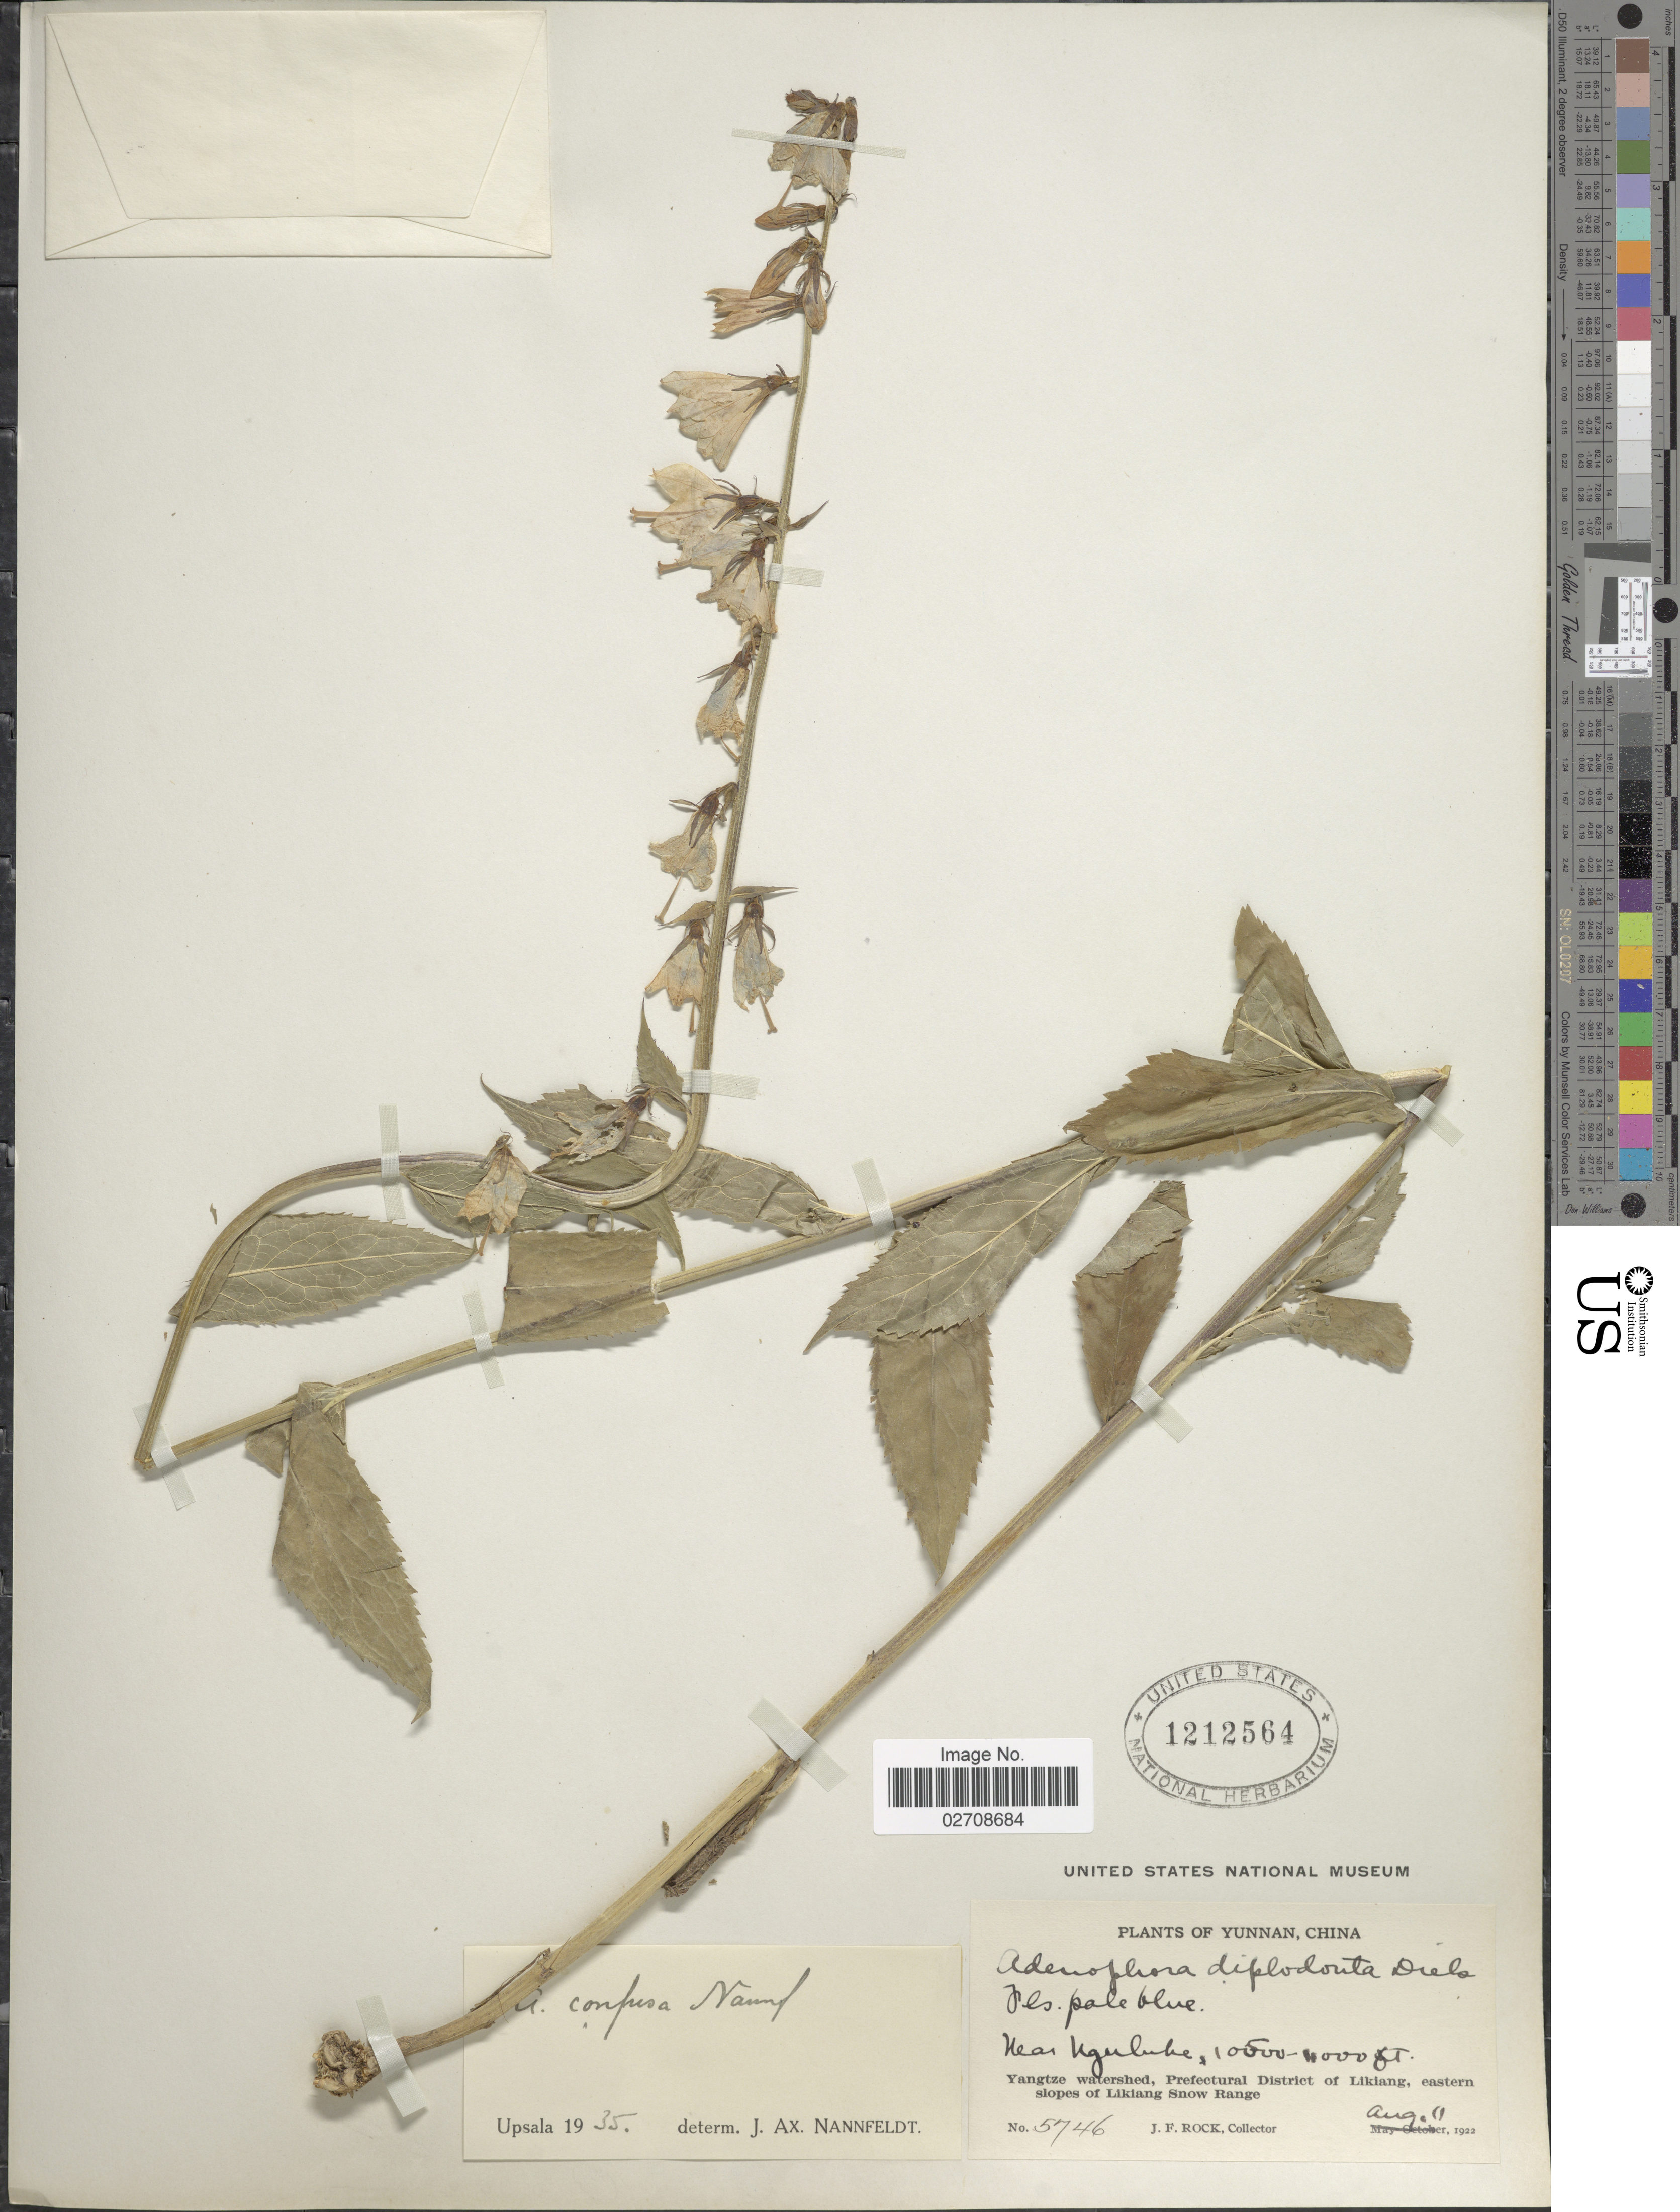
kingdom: Plantae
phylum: Tracheophyta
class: Magnoliopsida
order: Asterales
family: Campanulaceae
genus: Adenophora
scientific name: Adenophora confusa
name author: Nannf.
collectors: J. F. Rock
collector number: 5746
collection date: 1922-08-11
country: China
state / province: Yunnan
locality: Near Nguluke. Yangtze watershed, Prefectural District of Likiang, eastern slopes of of Lekiang Snow Range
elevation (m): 1219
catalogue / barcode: US 1212564